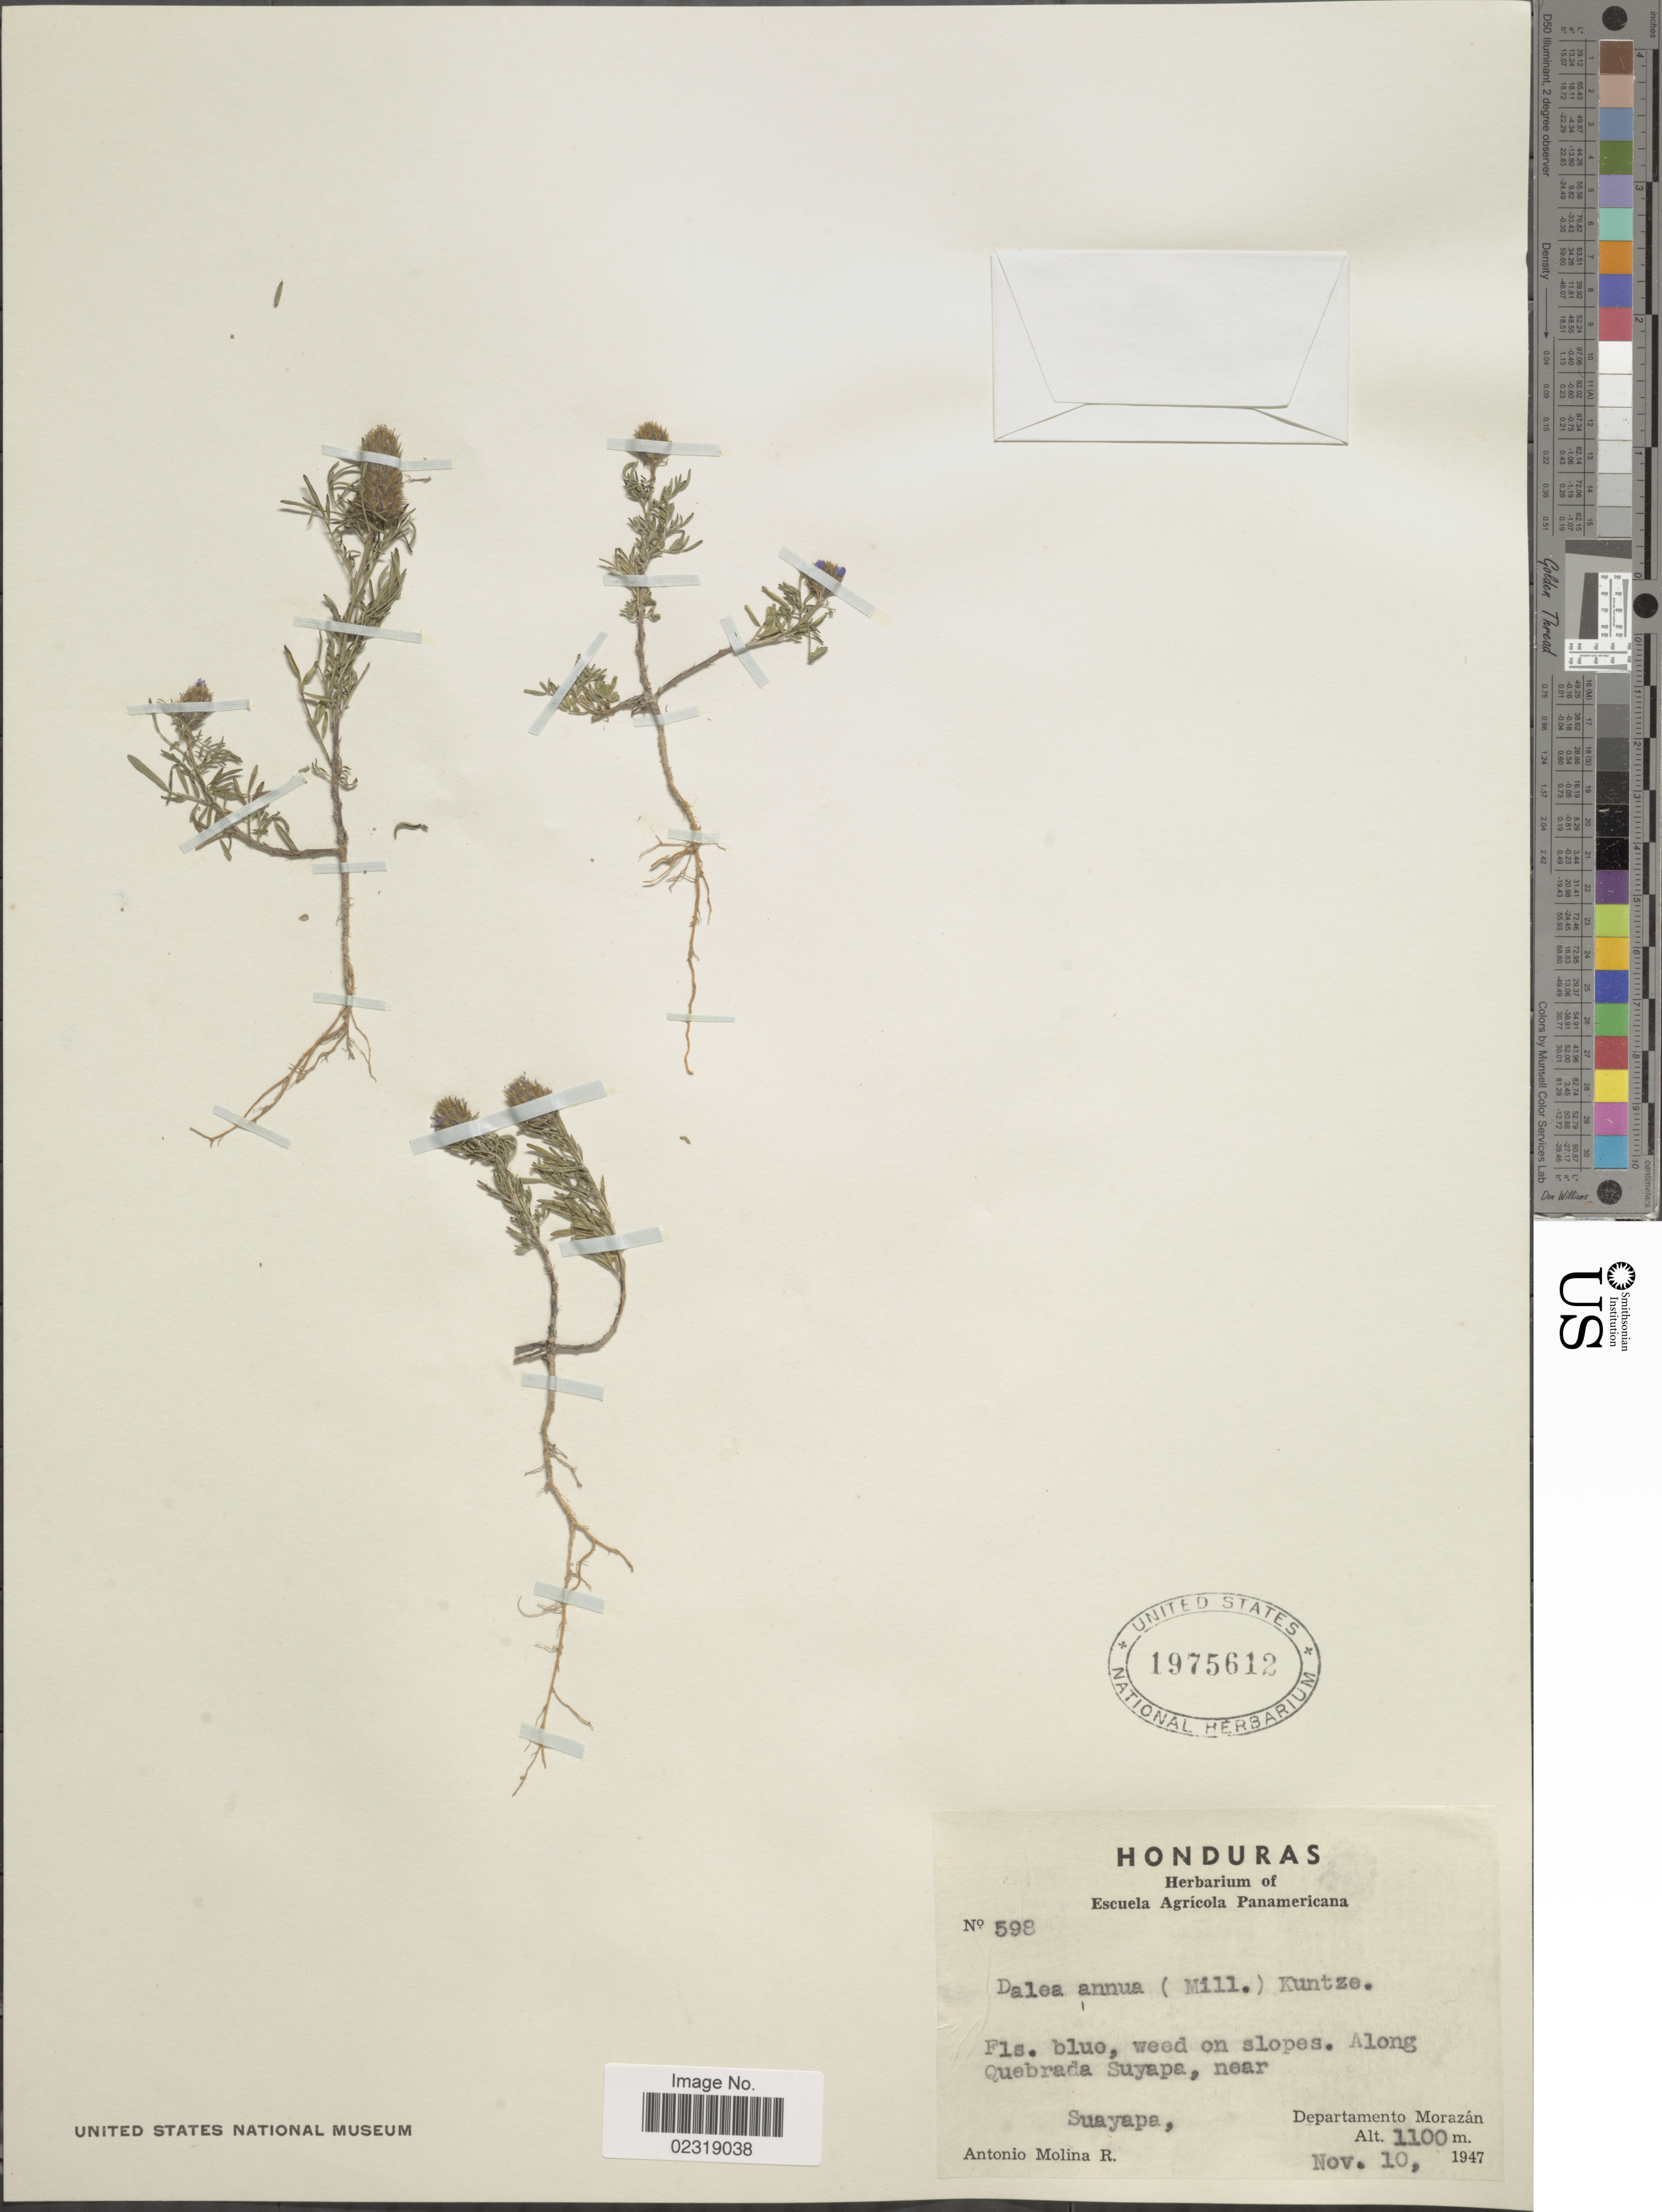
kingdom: Plantae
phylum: Tracheophyta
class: Magnoliopsida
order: Fabales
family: Fabaceae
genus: Dalea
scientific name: Dalea cliffortiana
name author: Willd.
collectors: A. Molina R.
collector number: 598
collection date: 1947-11-10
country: Honduras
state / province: Fco. Morazán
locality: Along Quebrada Suyapa, near Suayapa, Departamento Morazan.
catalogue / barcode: US 1975612